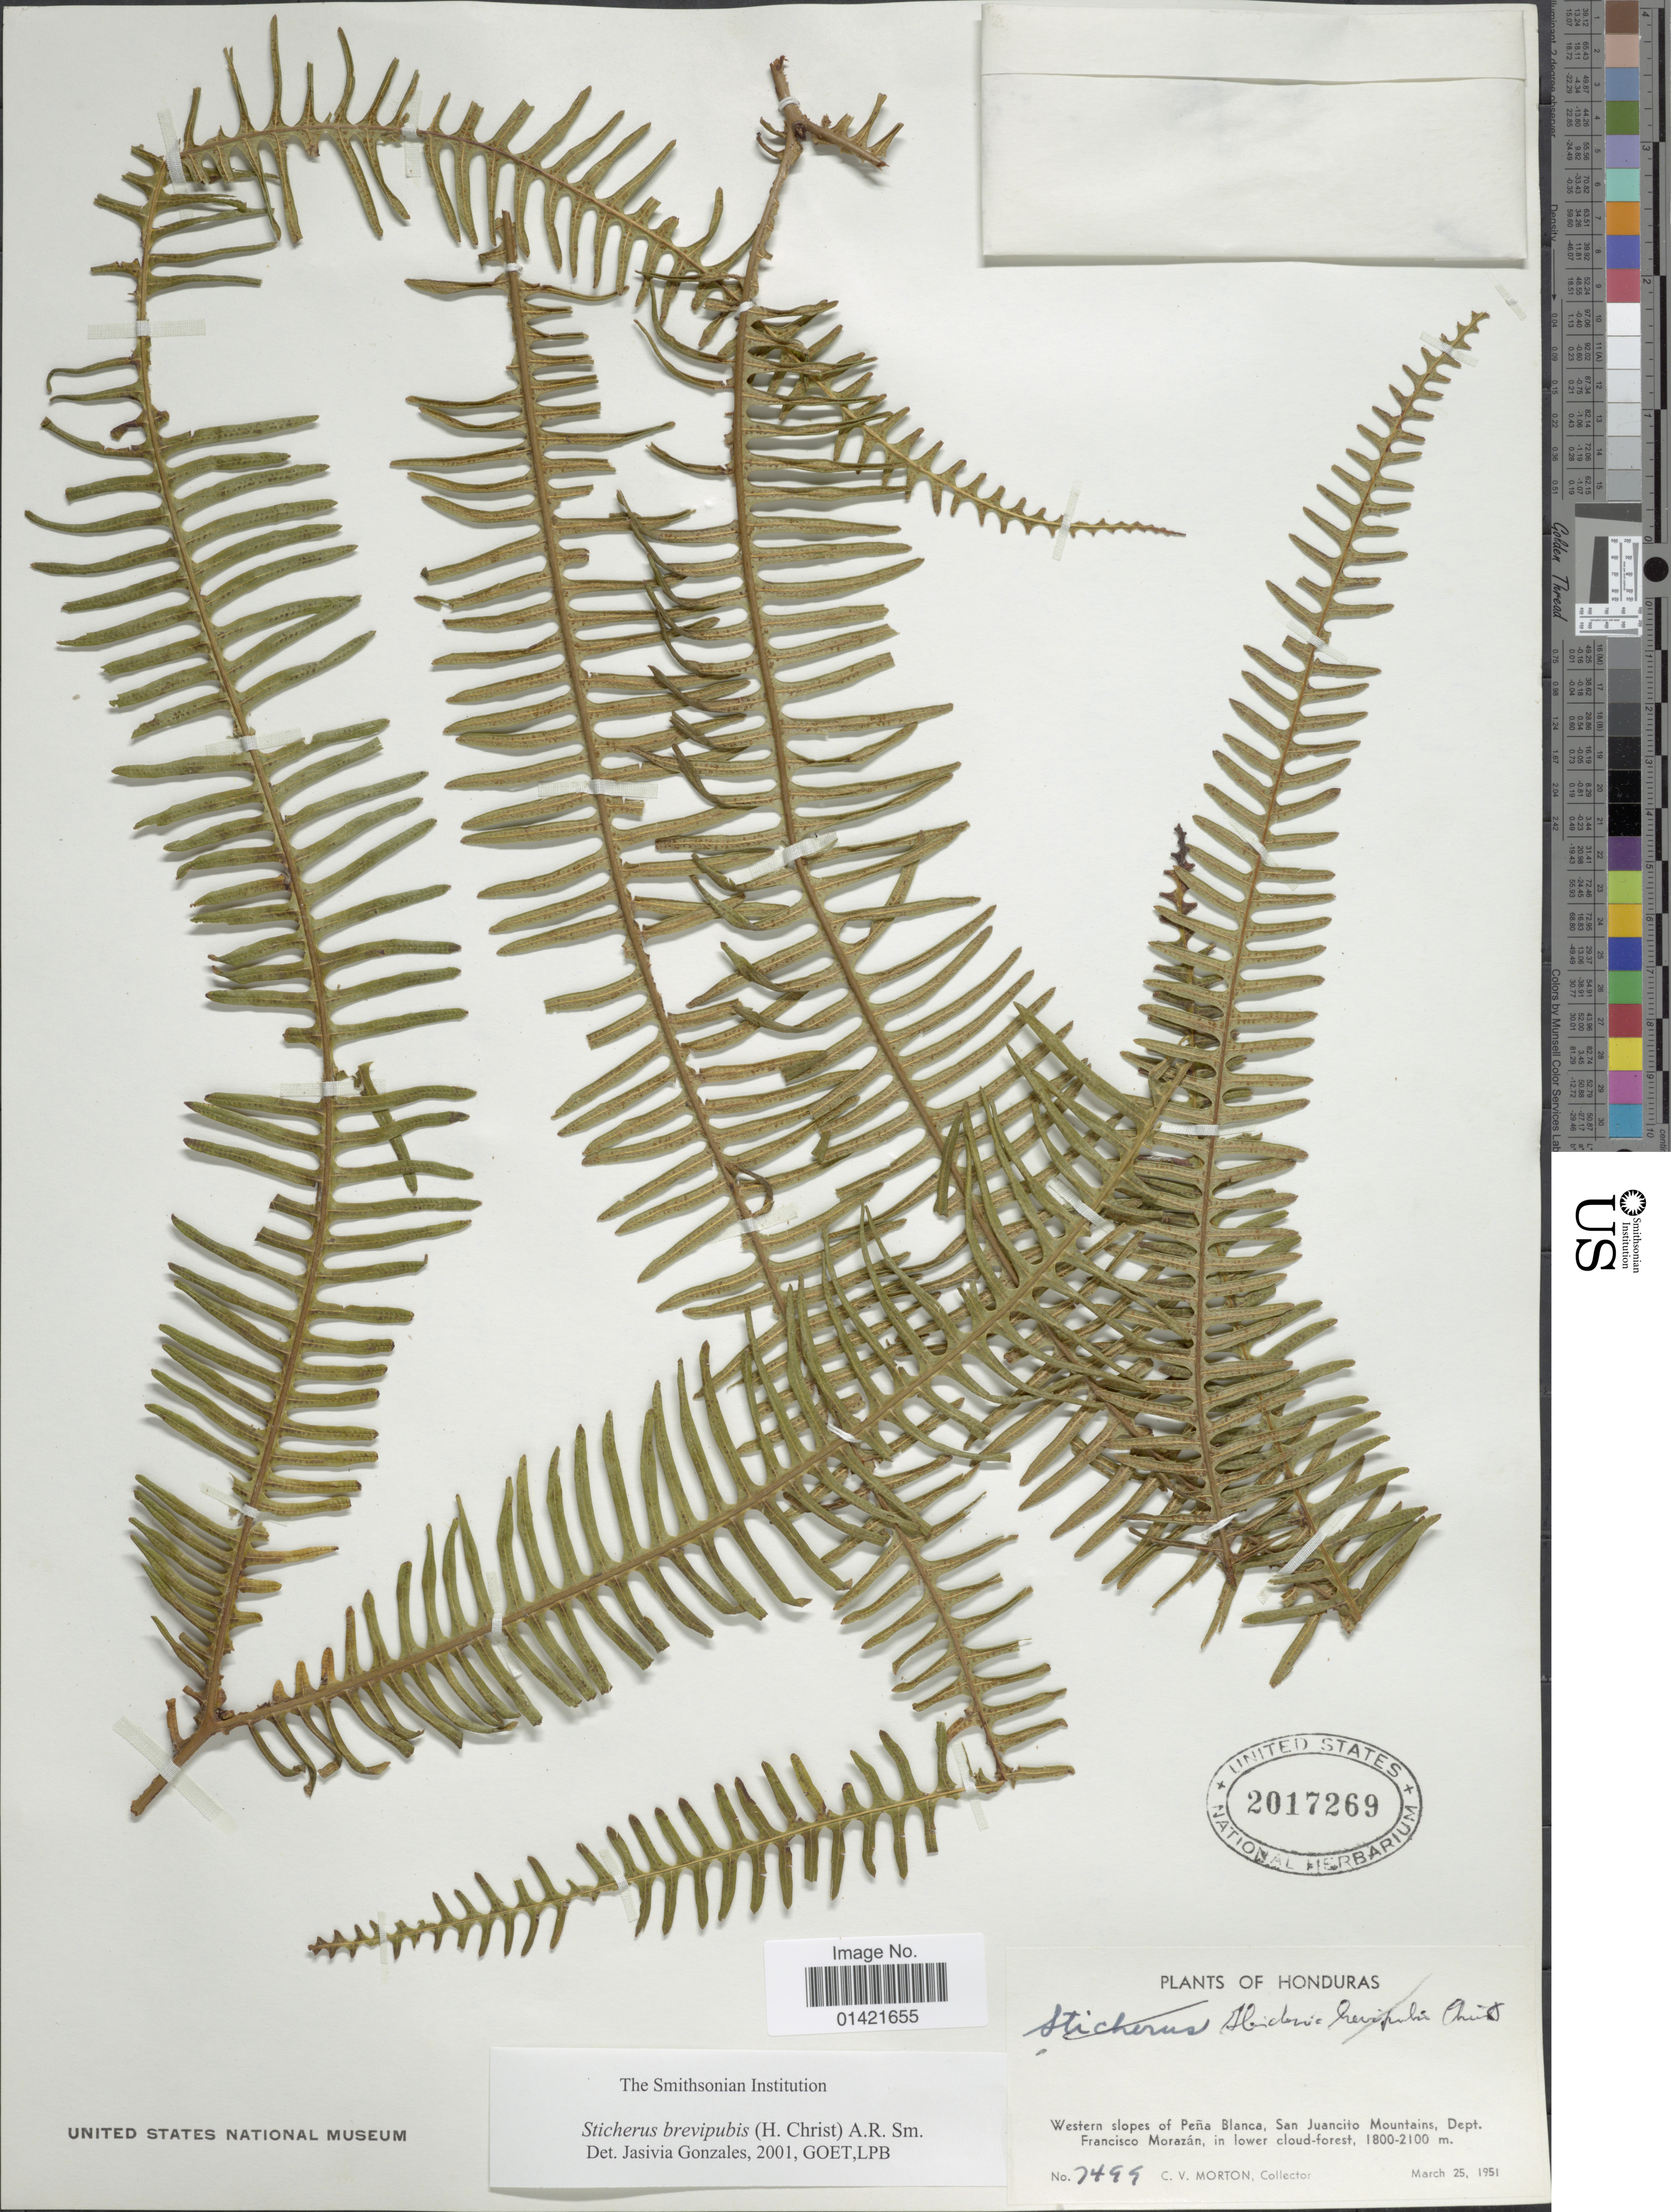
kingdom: Plantae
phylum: Tracheophyta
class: Polypodiopsida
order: Gleicheniales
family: Gleicheniaceae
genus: Sticherus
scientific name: Sticherus fulvus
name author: (Desv.) Ching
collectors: C. V. Morton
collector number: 7499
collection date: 1951-03-25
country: Honduras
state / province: Fco. Morazán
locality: Western slopes of Pena Blanca, San Juancito Mountains, Dept. Francisco Morazan.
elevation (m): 1800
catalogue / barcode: US 2017269